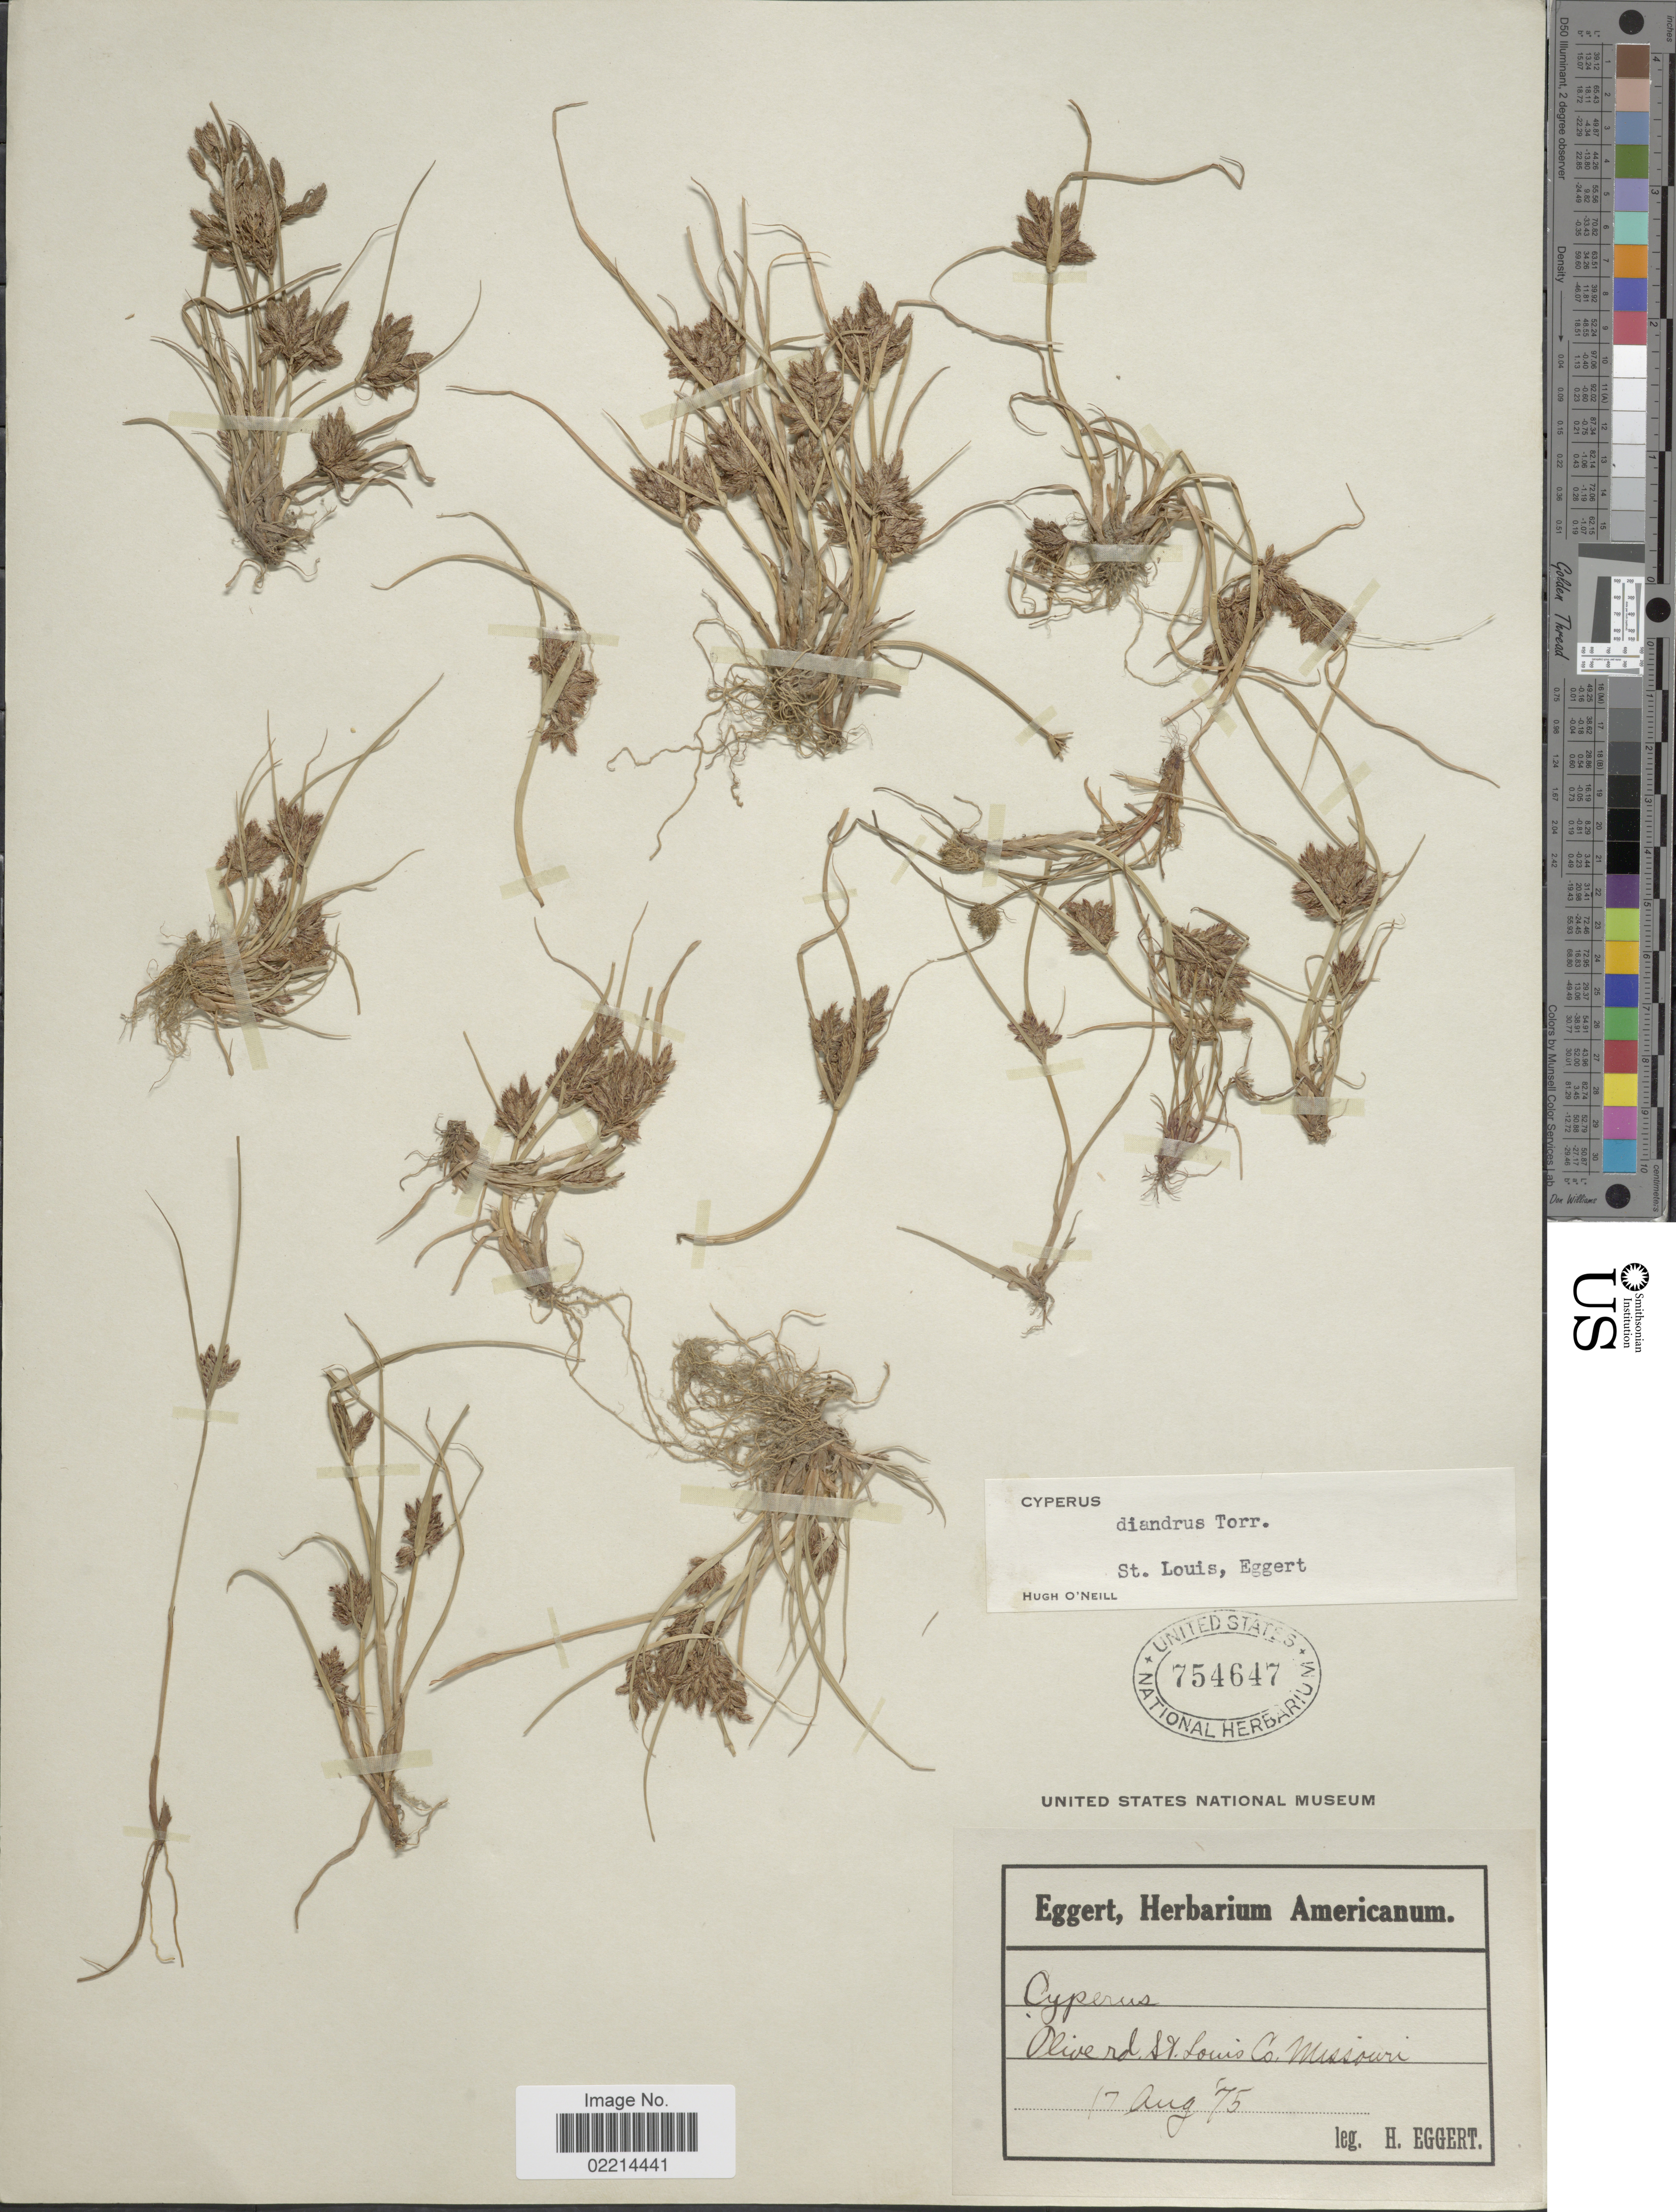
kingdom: Plantae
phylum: Tracheophyta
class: Liliopsida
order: Poales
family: Cyperaceae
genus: Cyperus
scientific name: Cyperus diandrus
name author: Torr.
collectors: H. Eggert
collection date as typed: Transcribed d/m/y: 17/8/75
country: United States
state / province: Missouri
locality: Olive rd. St. Louis Co.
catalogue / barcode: US 754647